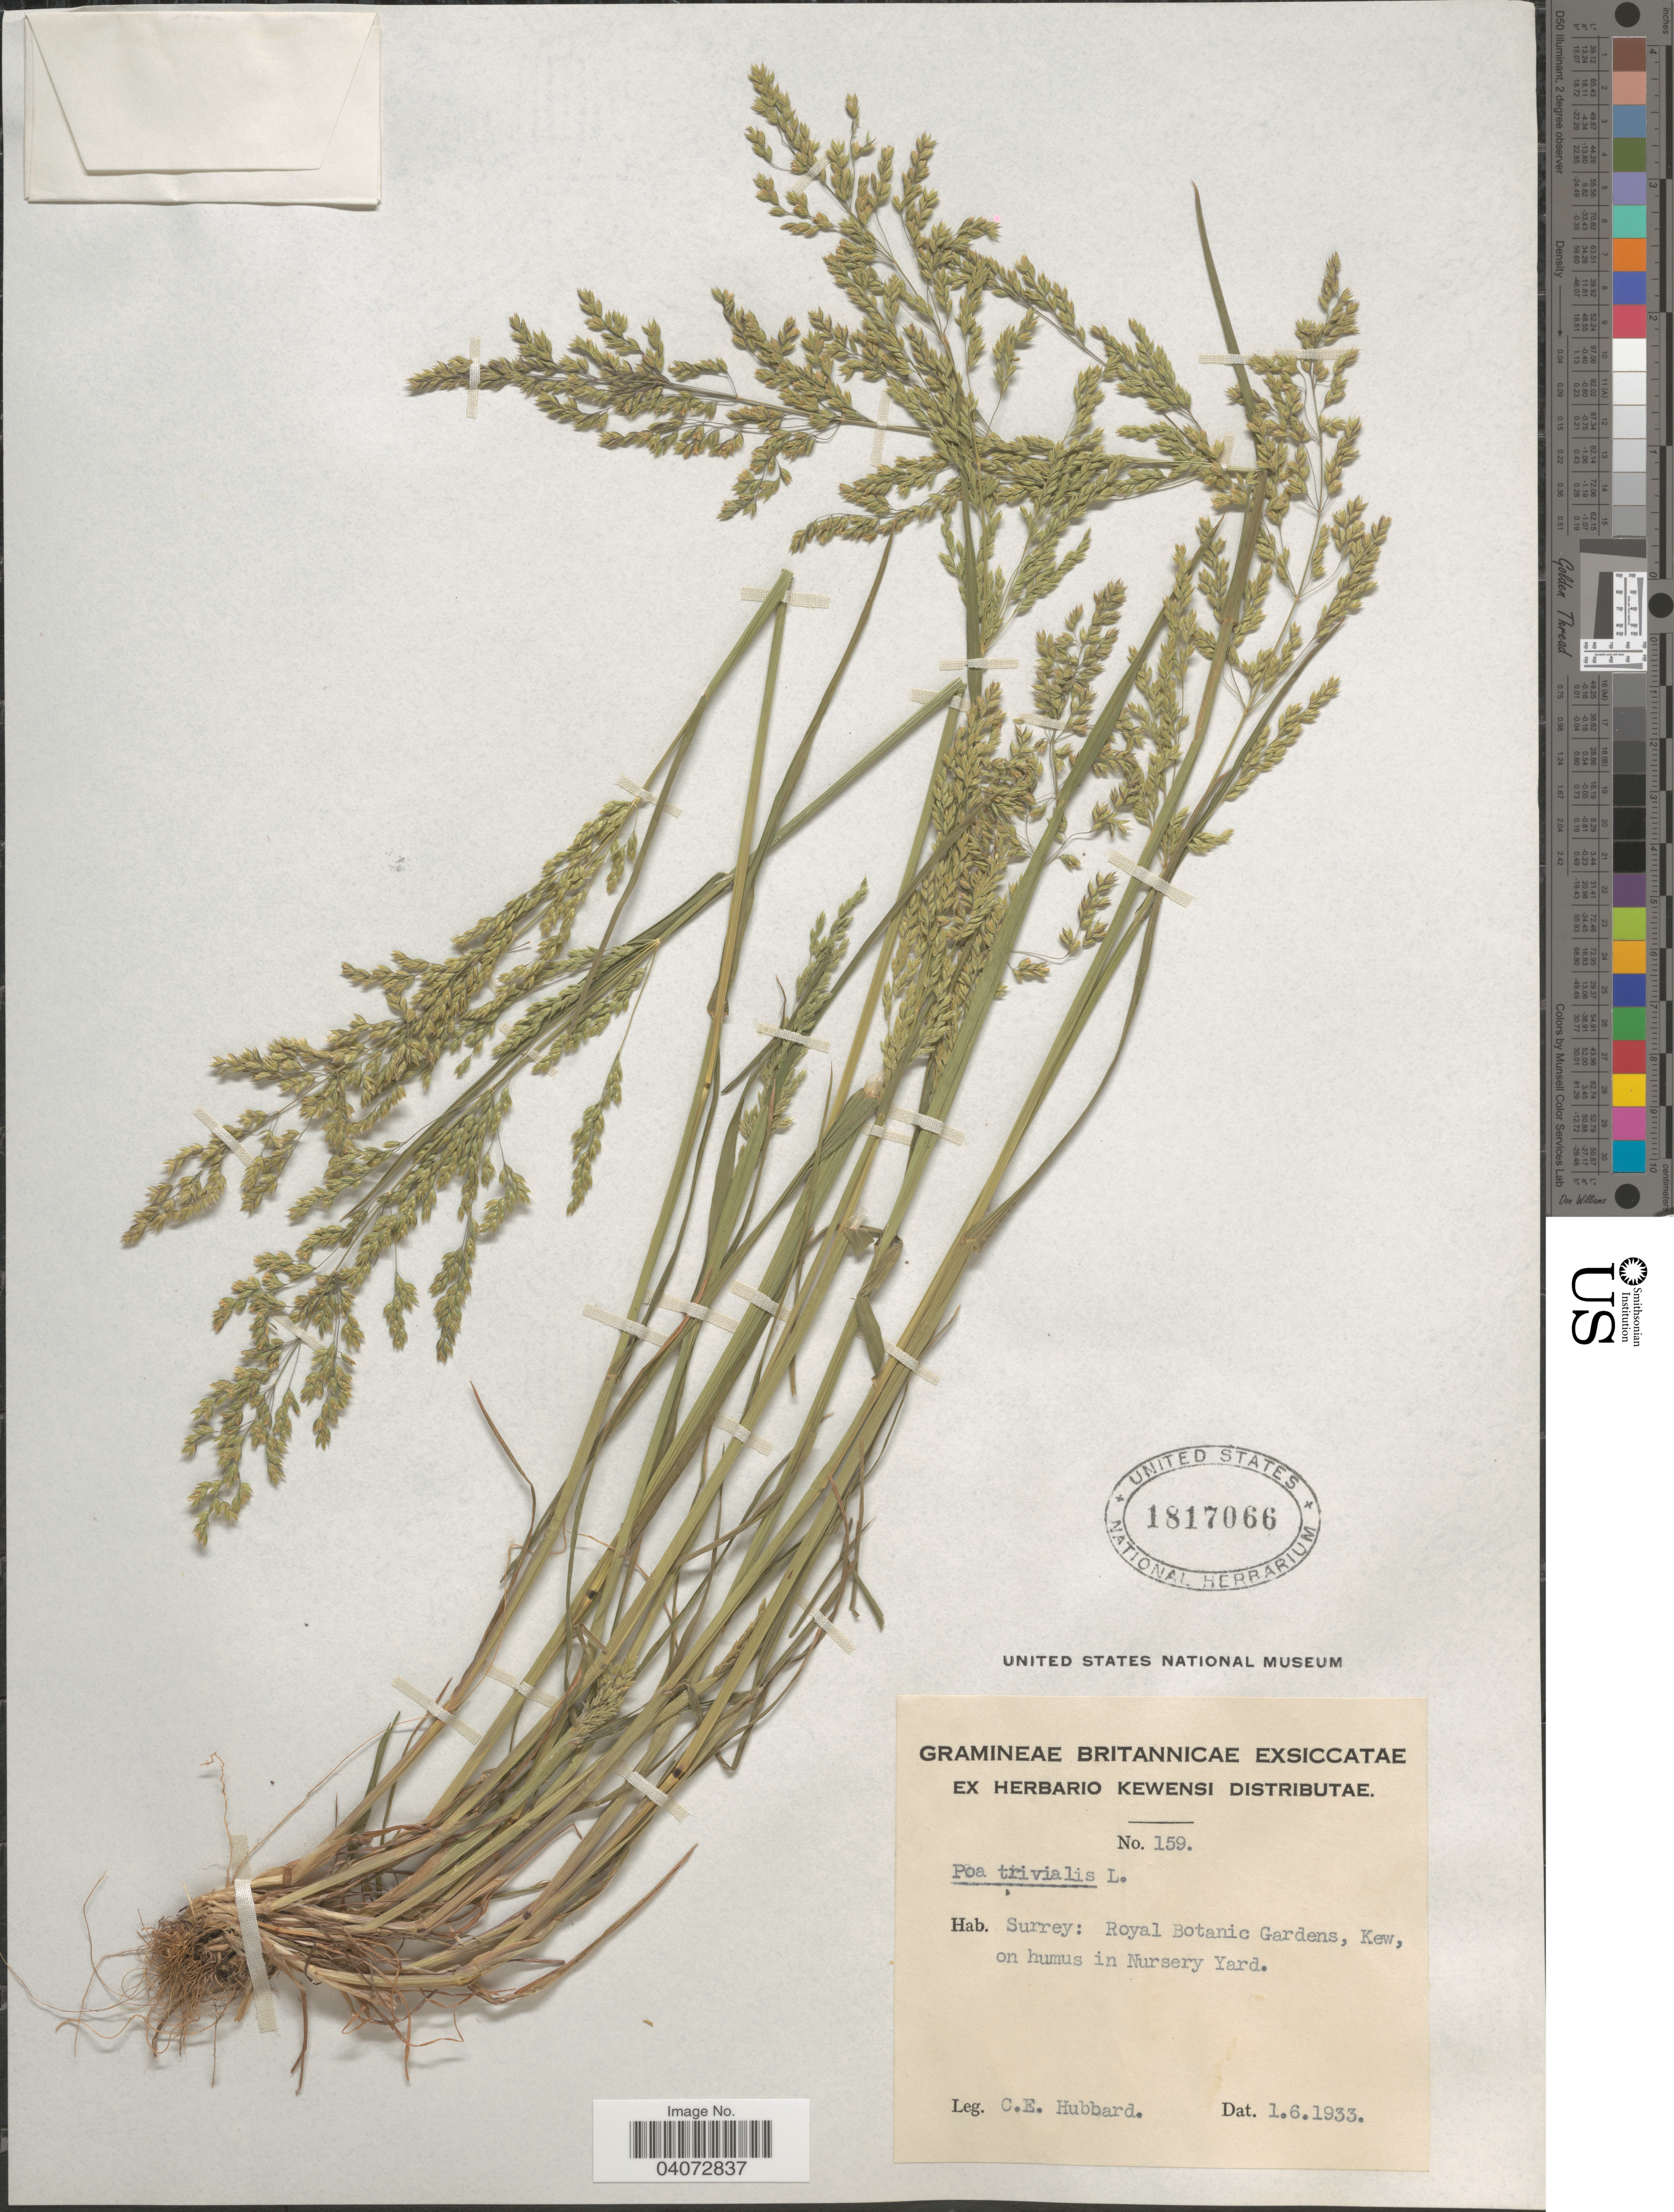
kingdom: Plantae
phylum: Tracheophyta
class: Liliopsida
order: Poales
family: Poaceae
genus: Poa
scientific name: Poa trivialis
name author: L.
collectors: C. E. Hubbard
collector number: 159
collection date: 1933-06-01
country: United Kingdom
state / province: England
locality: Surrey: Royal Botanic Gardens, Kew, on humus in Nursery Yard.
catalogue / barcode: US 1817066